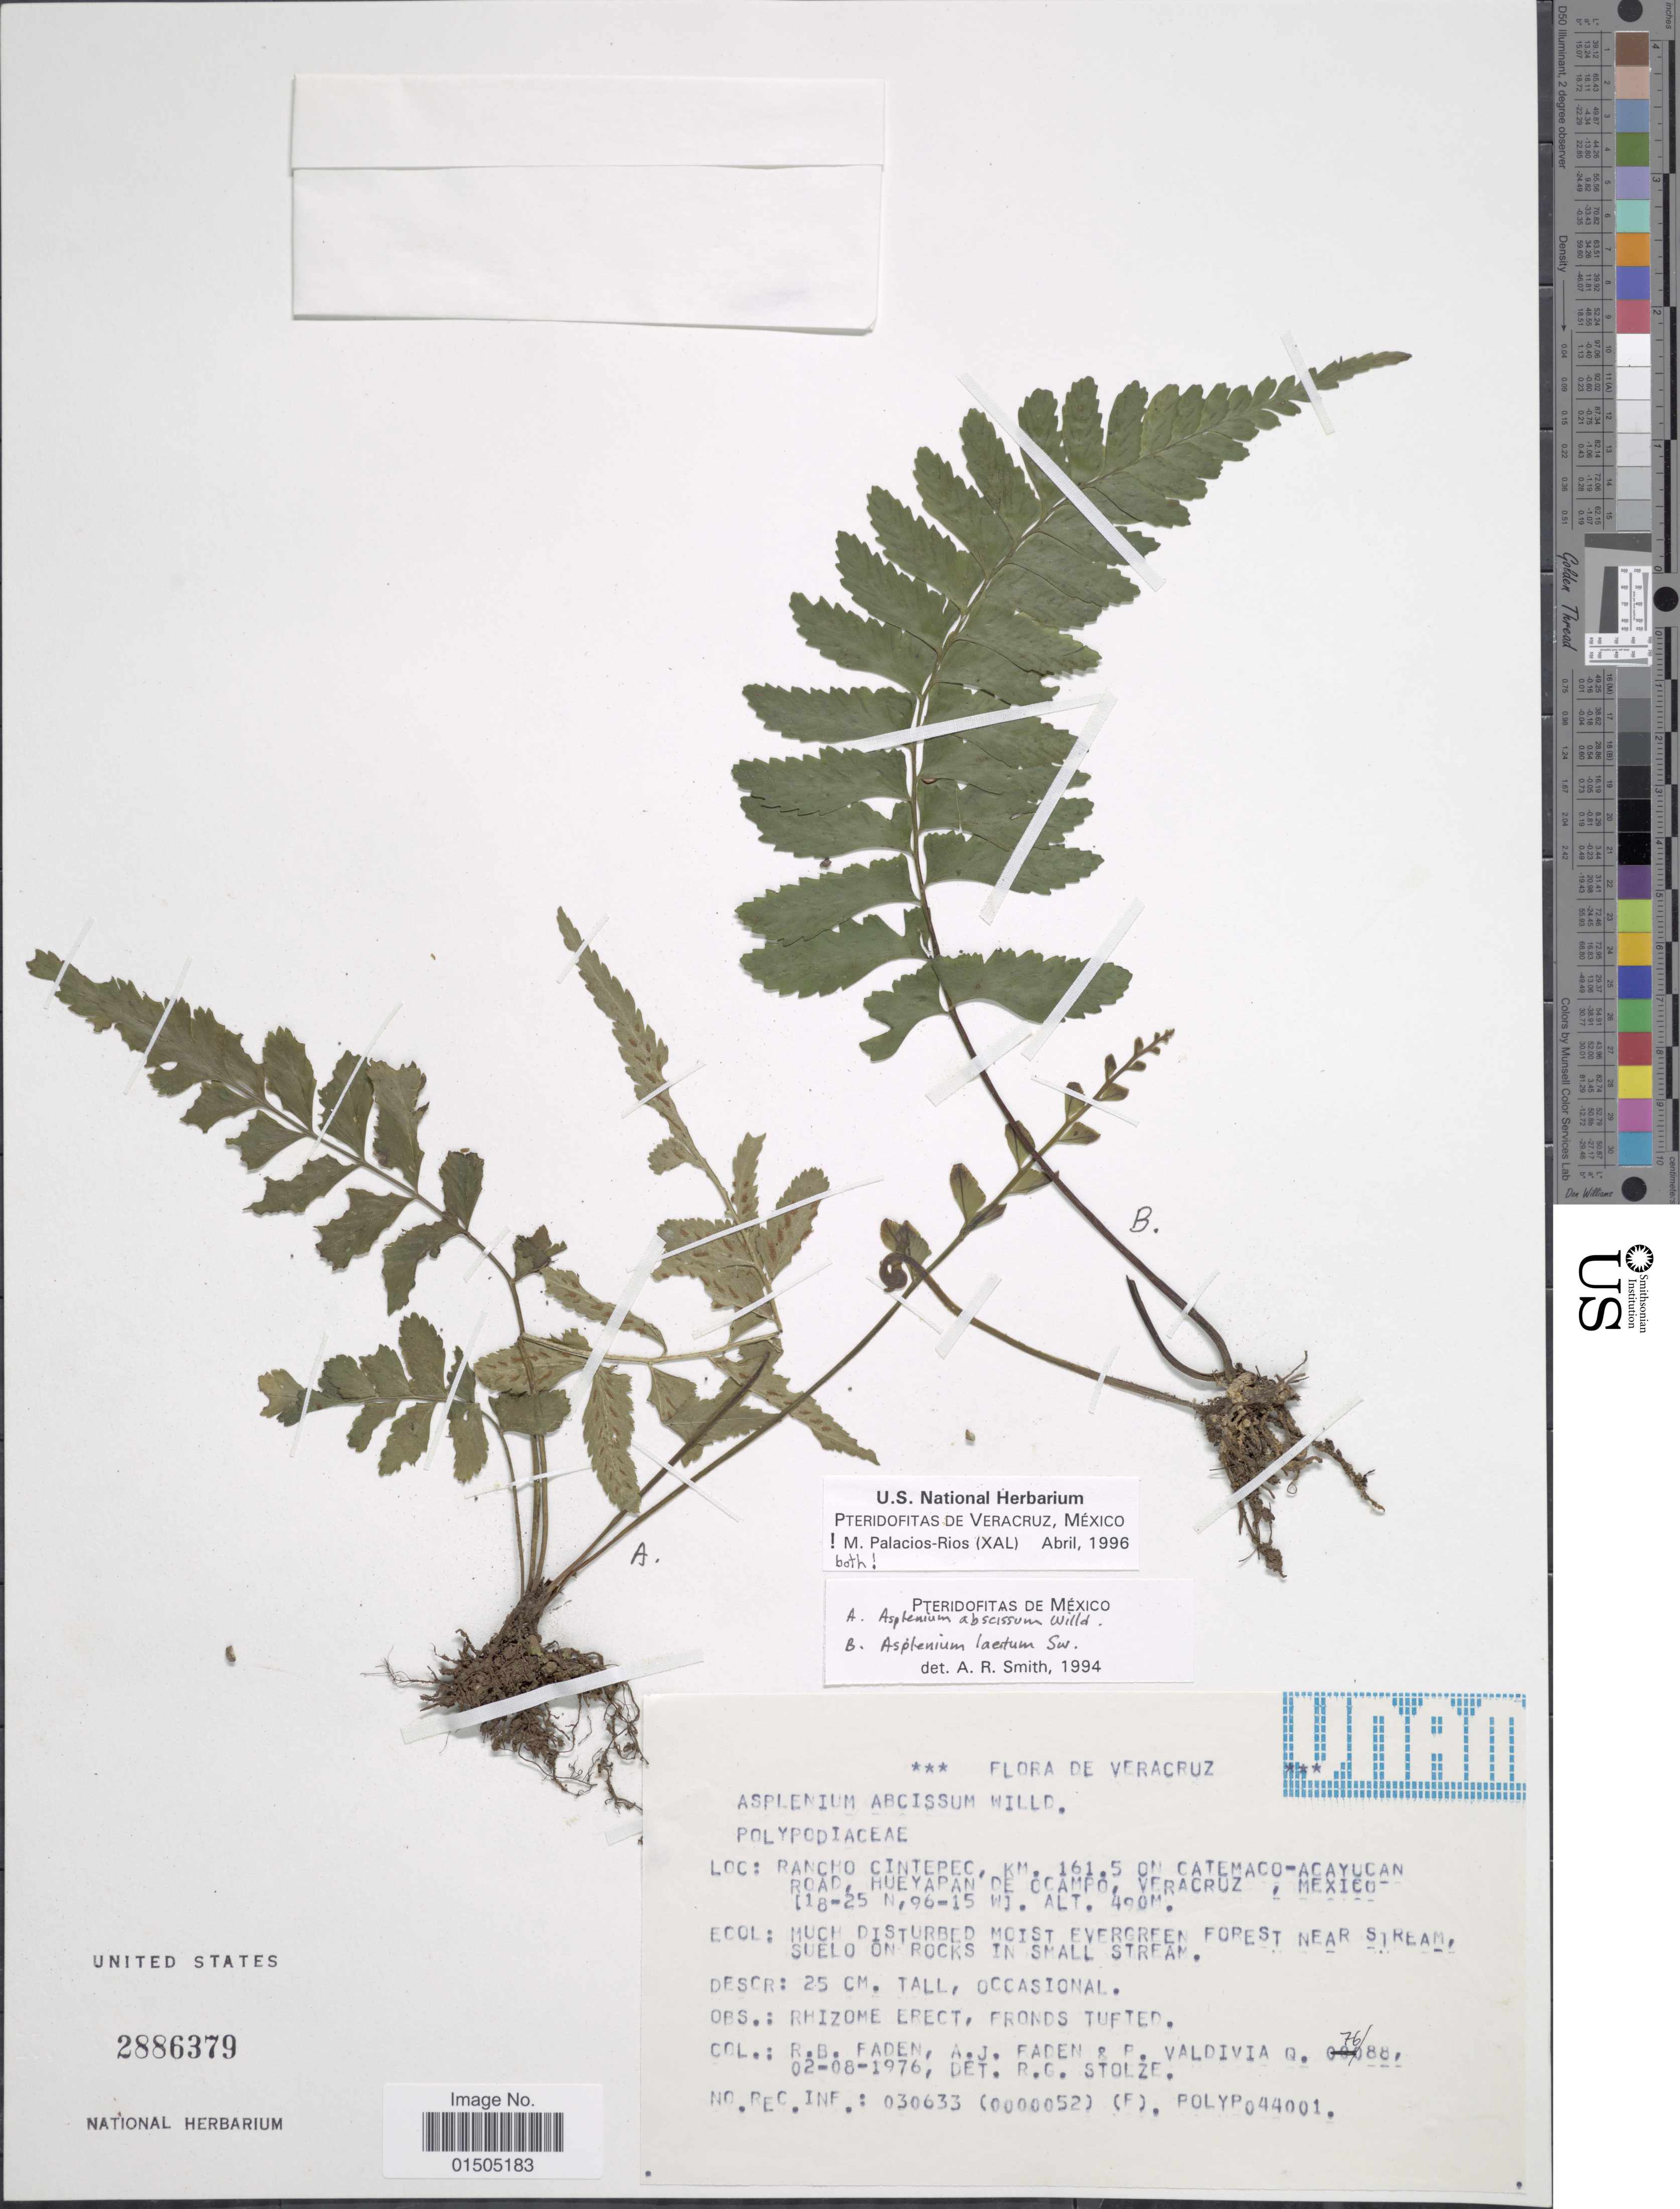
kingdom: Plantae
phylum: Tracheophyta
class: Polypodiopsida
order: Polypodiales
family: Aspleniaceae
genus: Asplenium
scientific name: Asplenium abscissum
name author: Willd.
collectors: R. B. Faden, A. J. Faden & P. E. Valdivia Q.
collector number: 76/88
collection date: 1976-08-02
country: Mexico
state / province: Veracruz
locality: Rancho Cintepec, km. 161.5 on Catemaco-Acayucan Road, Hueyapan de Ocampo.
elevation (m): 490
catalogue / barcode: US 2886379